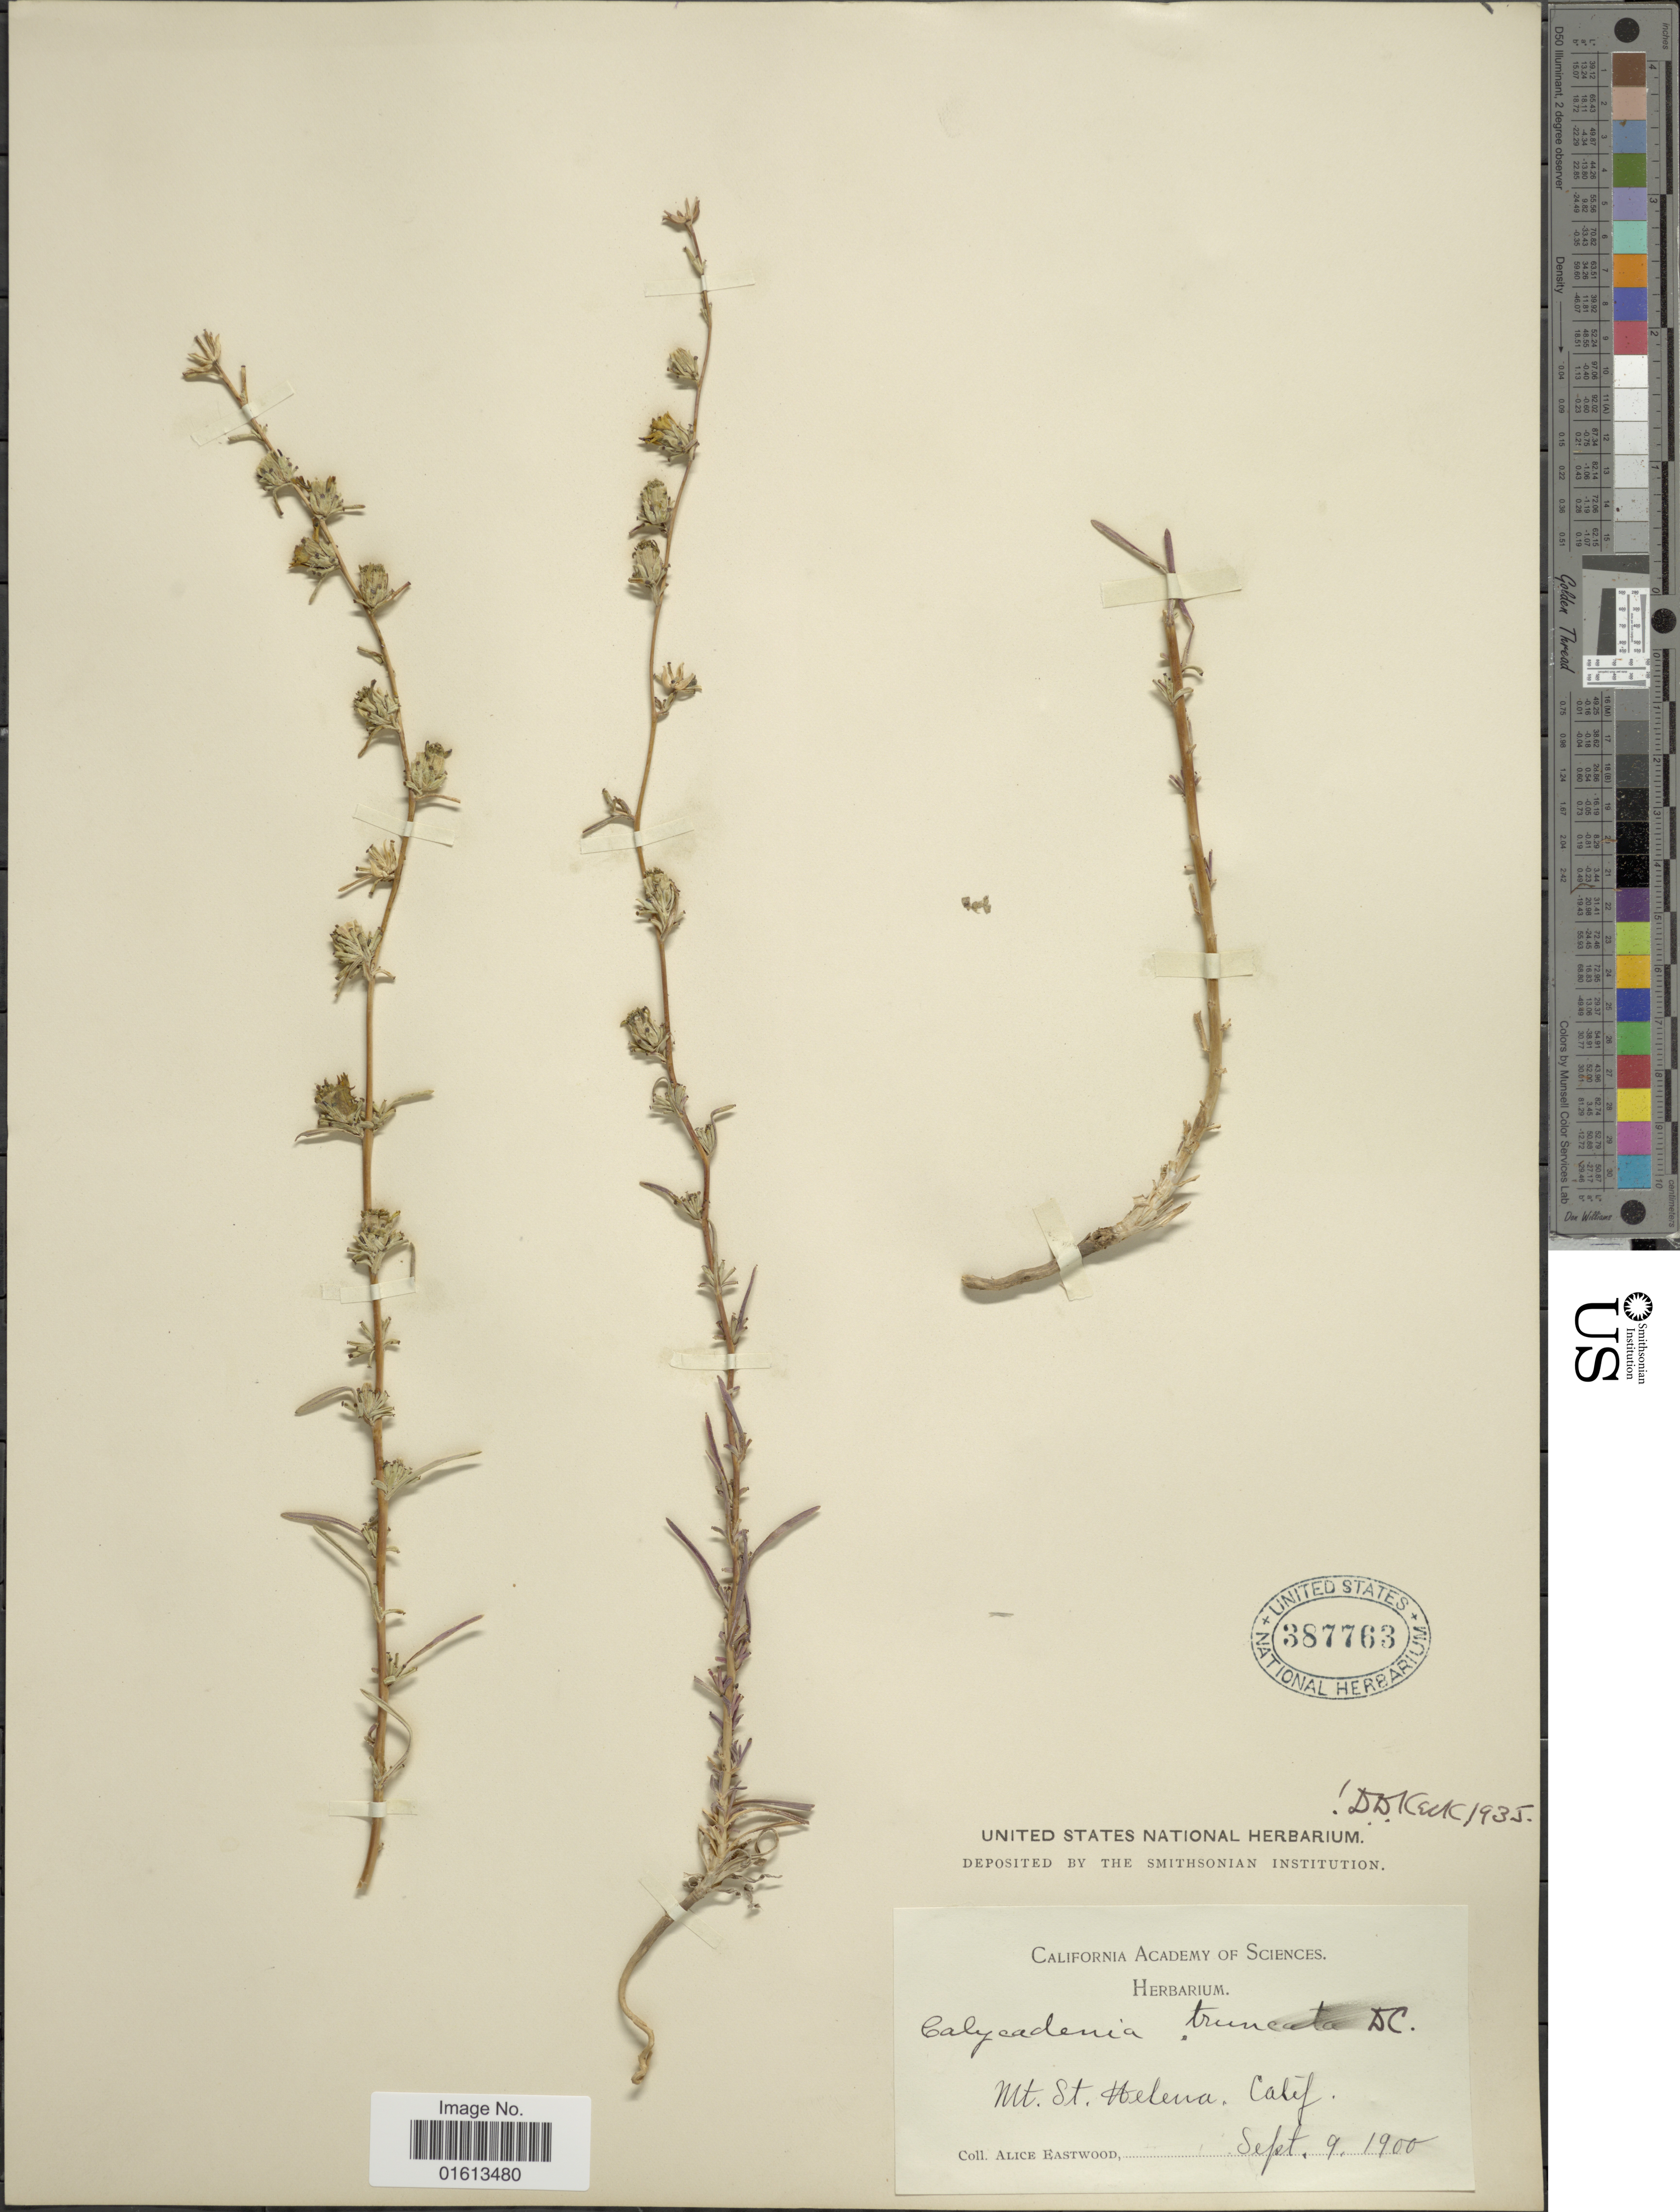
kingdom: Plantae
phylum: Tracheophyta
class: Magnoliopsida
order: Asterales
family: Asteraceae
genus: Calycadenia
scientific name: Calycadenia truncata subsp. truncata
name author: DC.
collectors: A. Eastwood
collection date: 1900-09-09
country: United States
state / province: California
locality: Mt. St. Helena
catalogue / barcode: US 387763